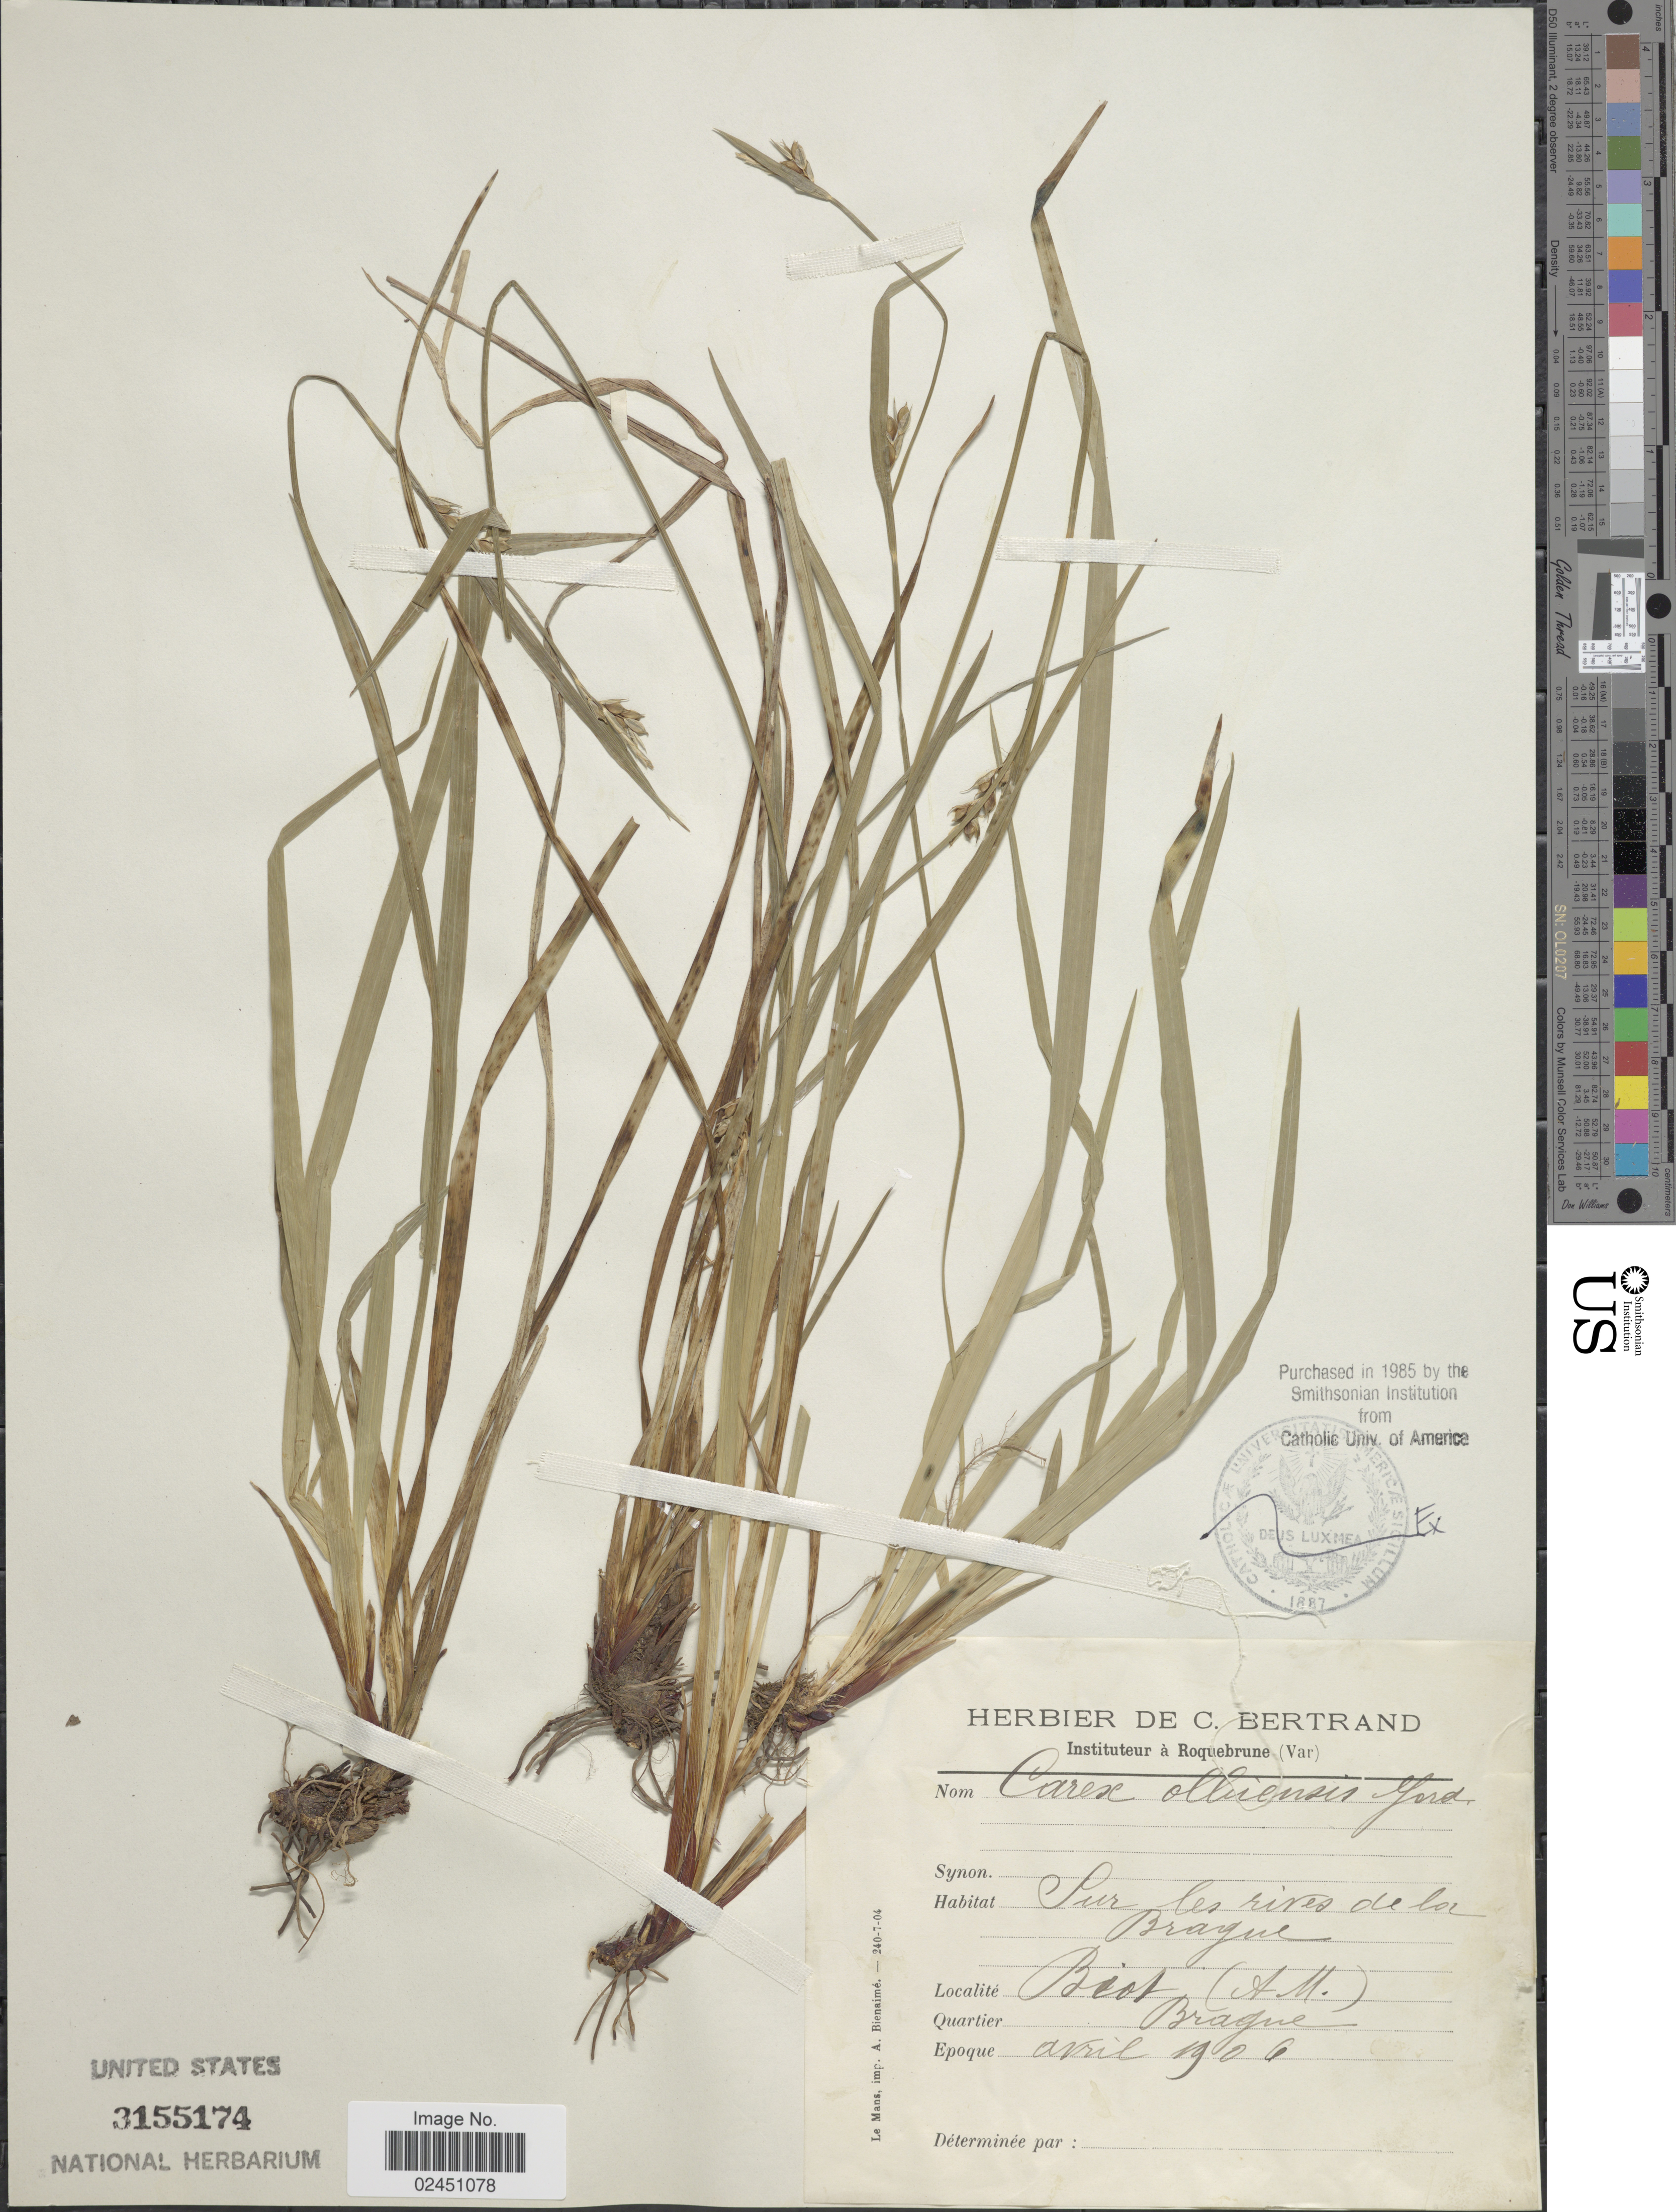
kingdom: Plantae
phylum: Tracheophyta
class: Liliopsida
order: Poales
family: Cyperaceae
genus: Carex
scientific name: Carex olbiensis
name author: Jord.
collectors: Ex herb. C. Bertrand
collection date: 1906-04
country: France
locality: Sur les rives de los Brague, Biot (A.M.) Brague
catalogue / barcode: US 3155174